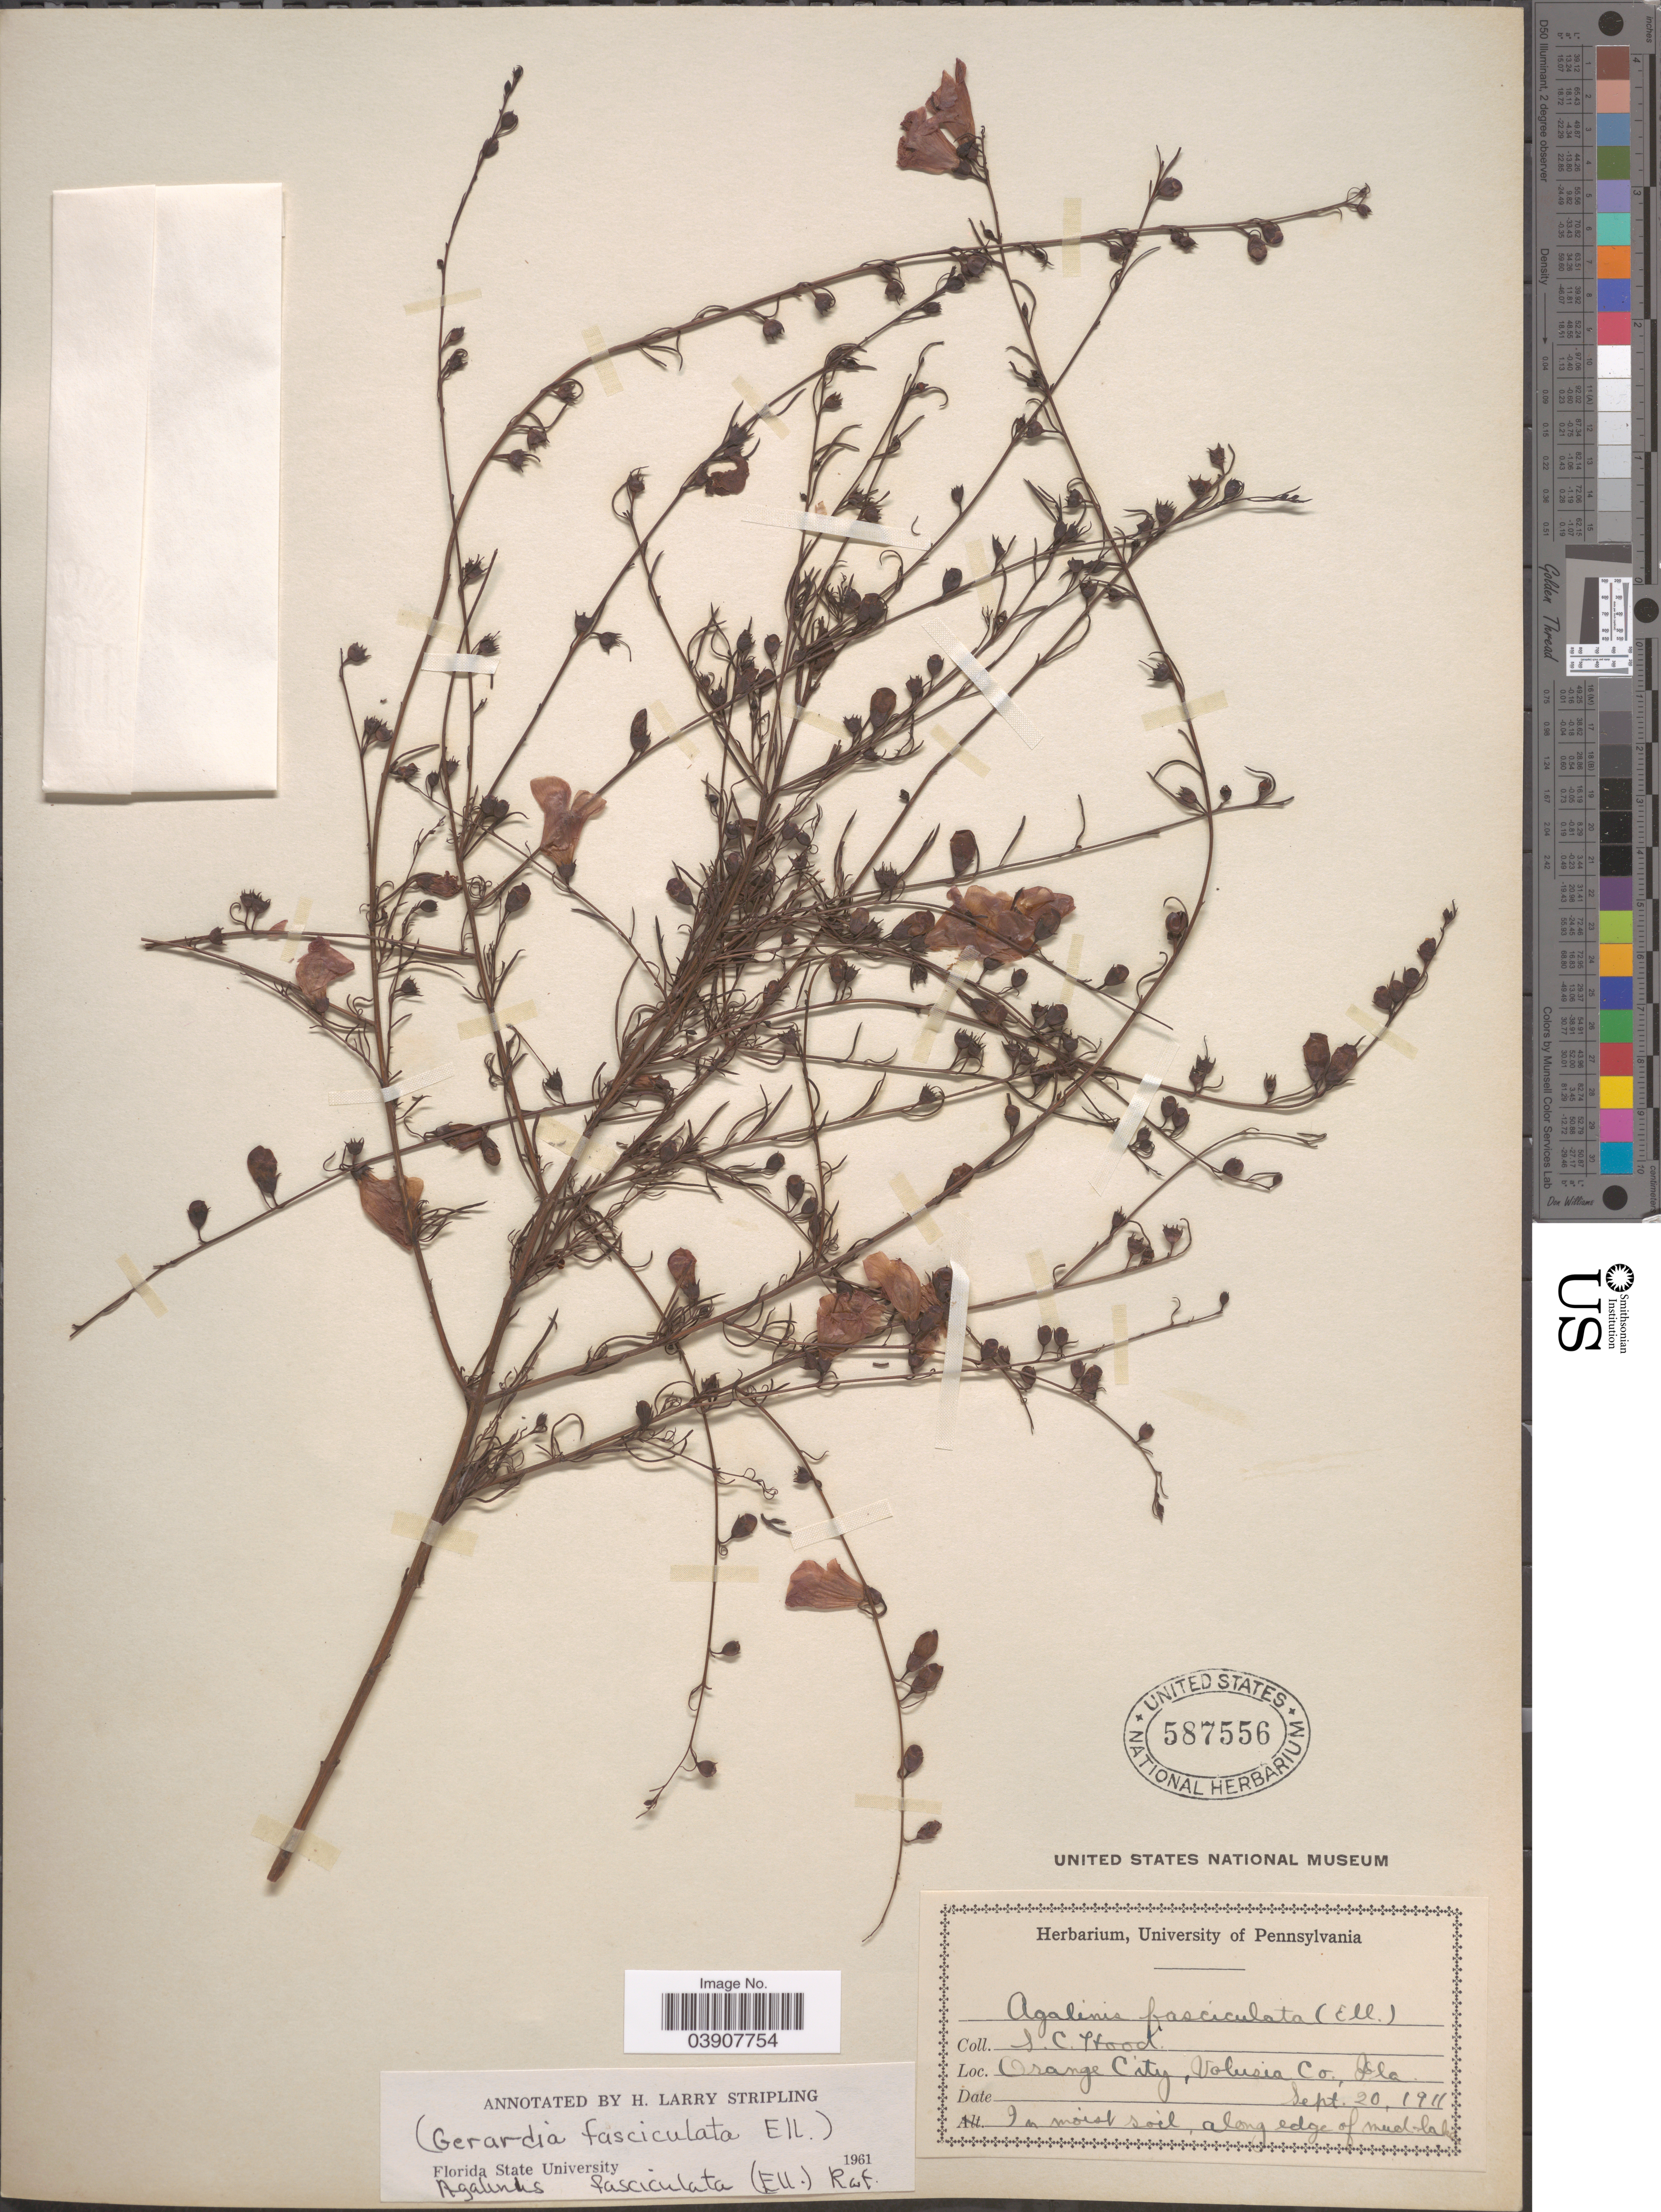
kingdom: Plantae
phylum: Tracheophyta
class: Magnoliopsida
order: Lamiales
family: Orobanchaceae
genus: Agalinis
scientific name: Agalinis fasciculata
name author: (Elliott) Raf.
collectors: S. Hood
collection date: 1911-09-20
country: United States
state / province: Florida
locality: Orange City, Volusia Co.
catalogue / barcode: US 587556